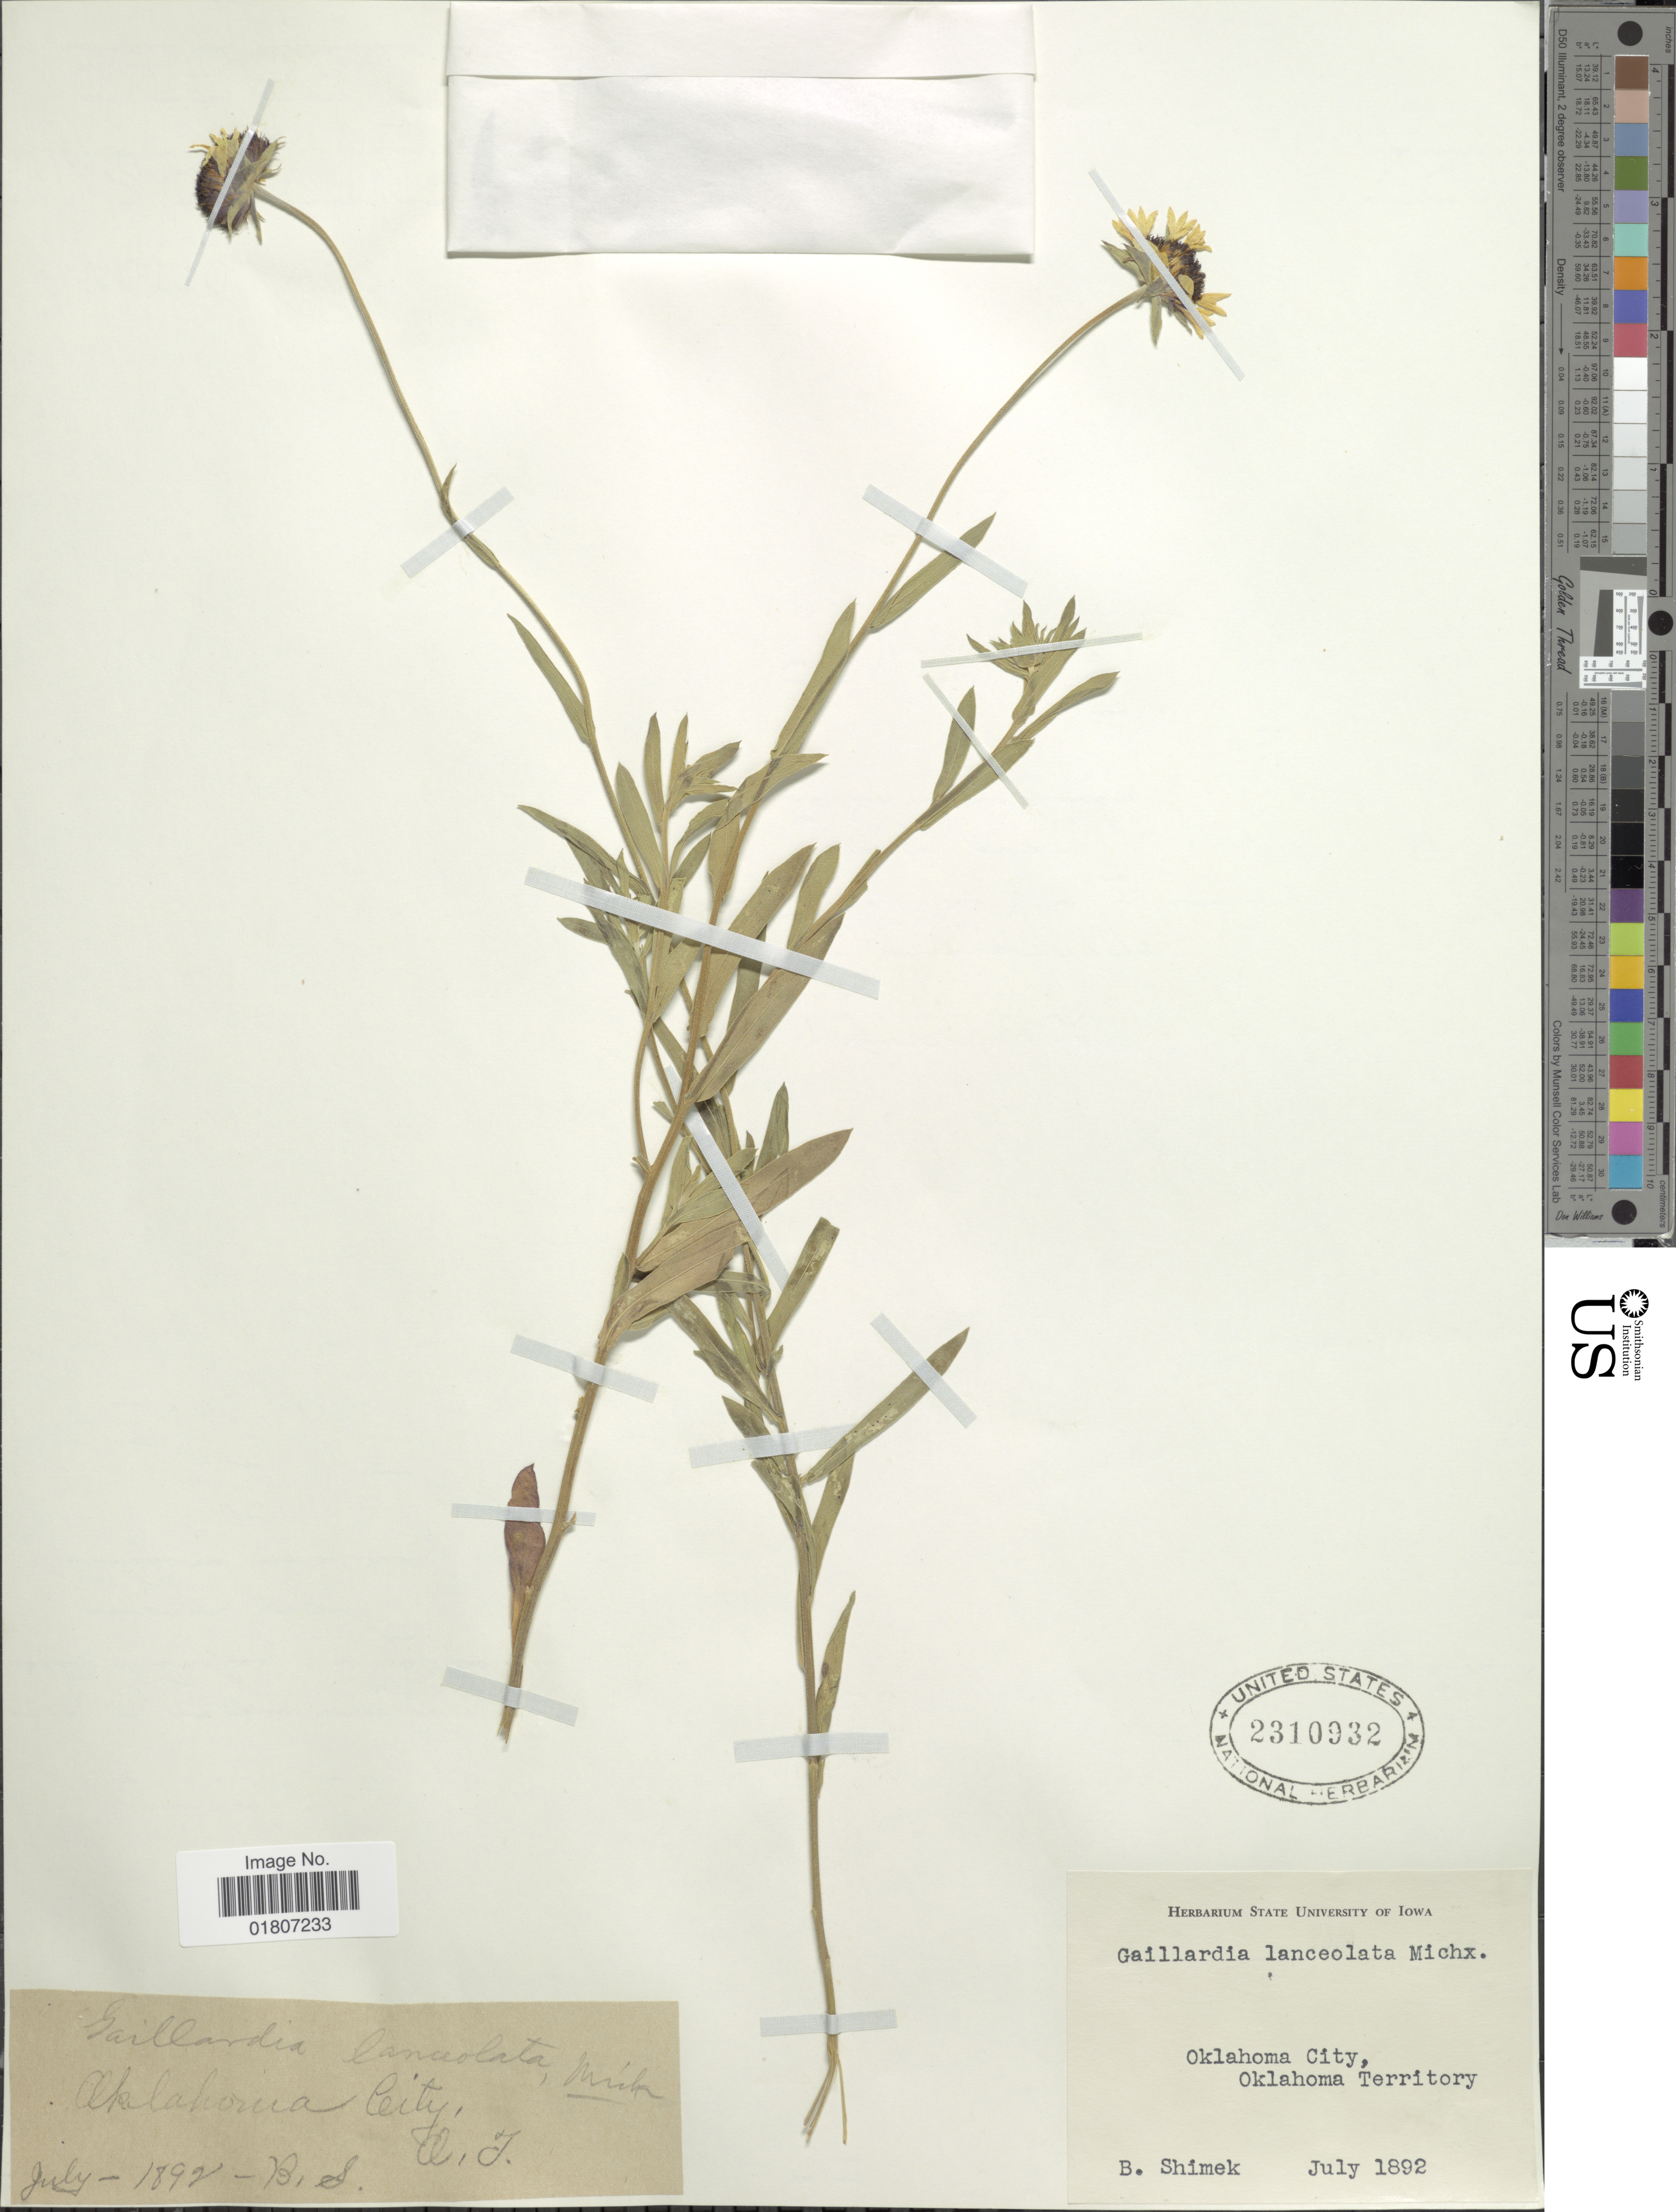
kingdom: Plantae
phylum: Tracheophyta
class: Magnoliopsida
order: Asterales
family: Asteraceae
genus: Gaillardia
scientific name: Gaillardia lanceolata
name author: Michx.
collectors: B. Shimek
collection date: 1892-07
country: United States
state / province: Oklahoma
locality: Oklahoma City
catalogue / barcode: US 2310932